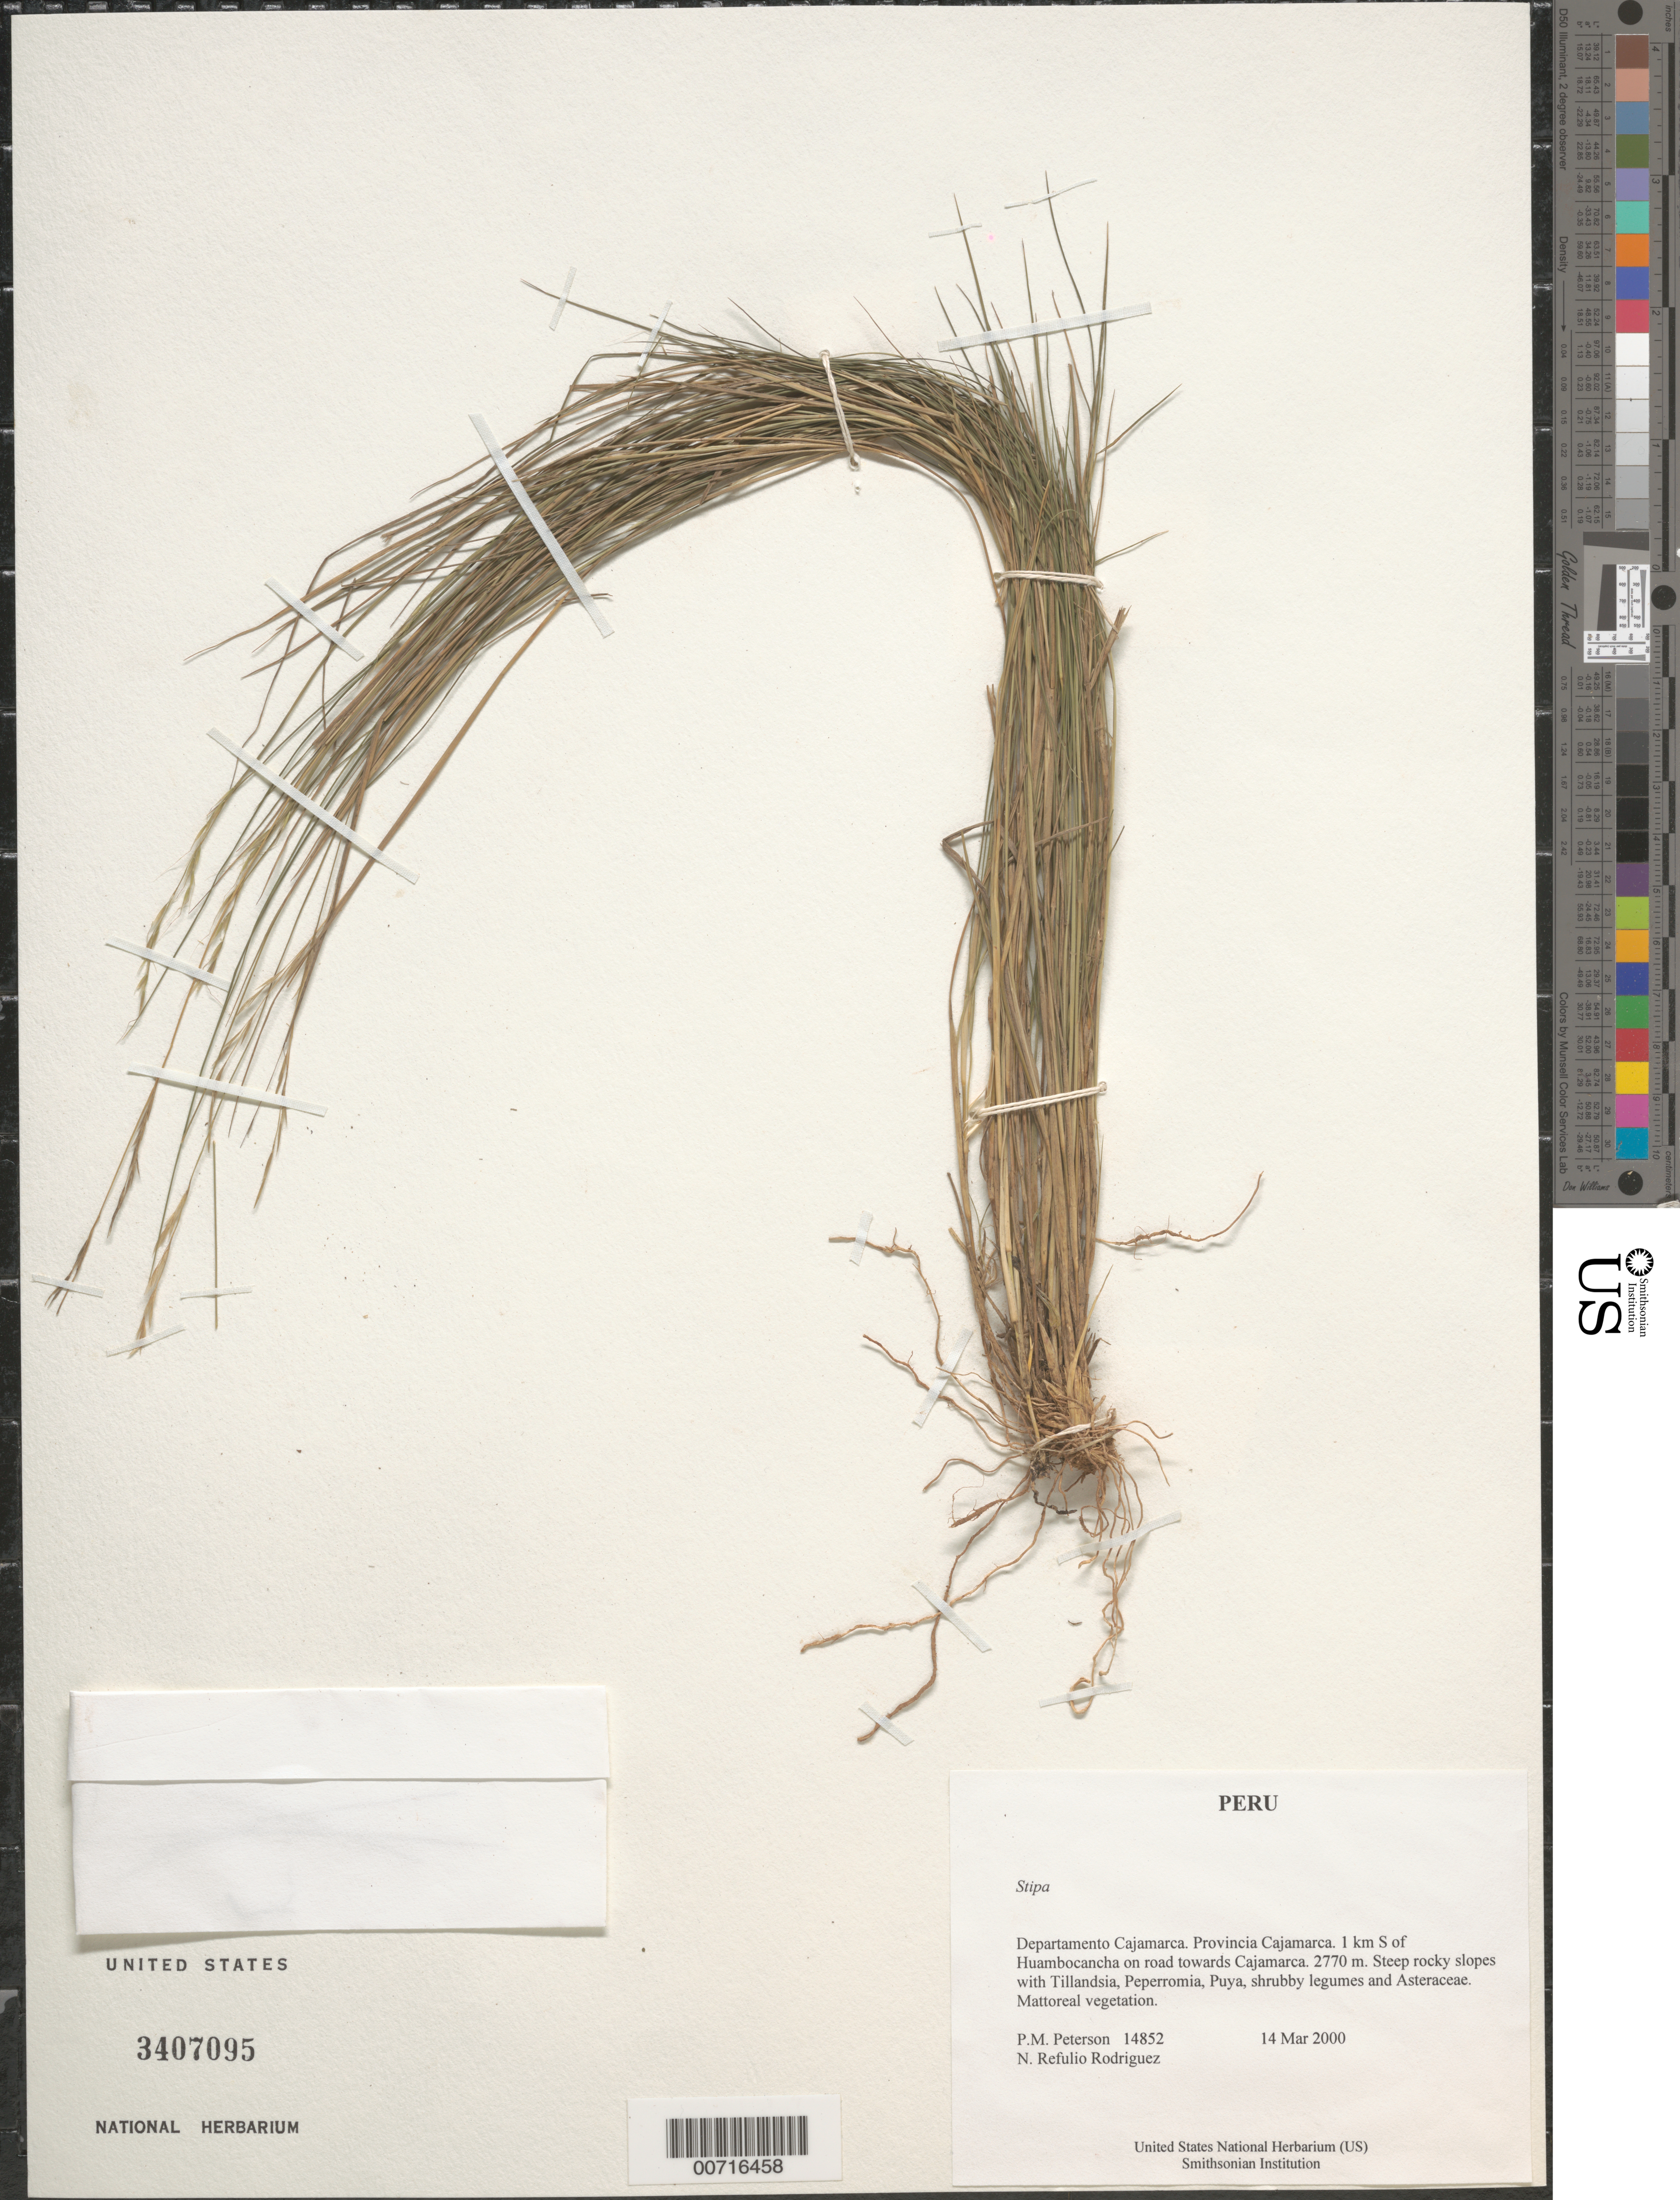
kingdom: Plantae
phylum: Tracheophyta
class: Liliopsida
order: Poales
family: Poaceae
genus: Stipa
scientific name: Stipa sp.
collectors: P. M. Peterson & N. Refulio-Rodríguez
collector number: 14852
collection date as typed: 14 Mar 2000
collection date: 2000-03-14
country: Peru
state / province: Cajamarca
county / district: Cajamarca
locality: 1 km S of Huambocancha on road towards Cajamarca.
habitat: Steep rocky slopes with Tillandsia, Peperromia, Puya, shruby legumes and Asteraceae. Mattoreal vegetation.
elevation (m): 2770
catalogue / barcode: US 3407095